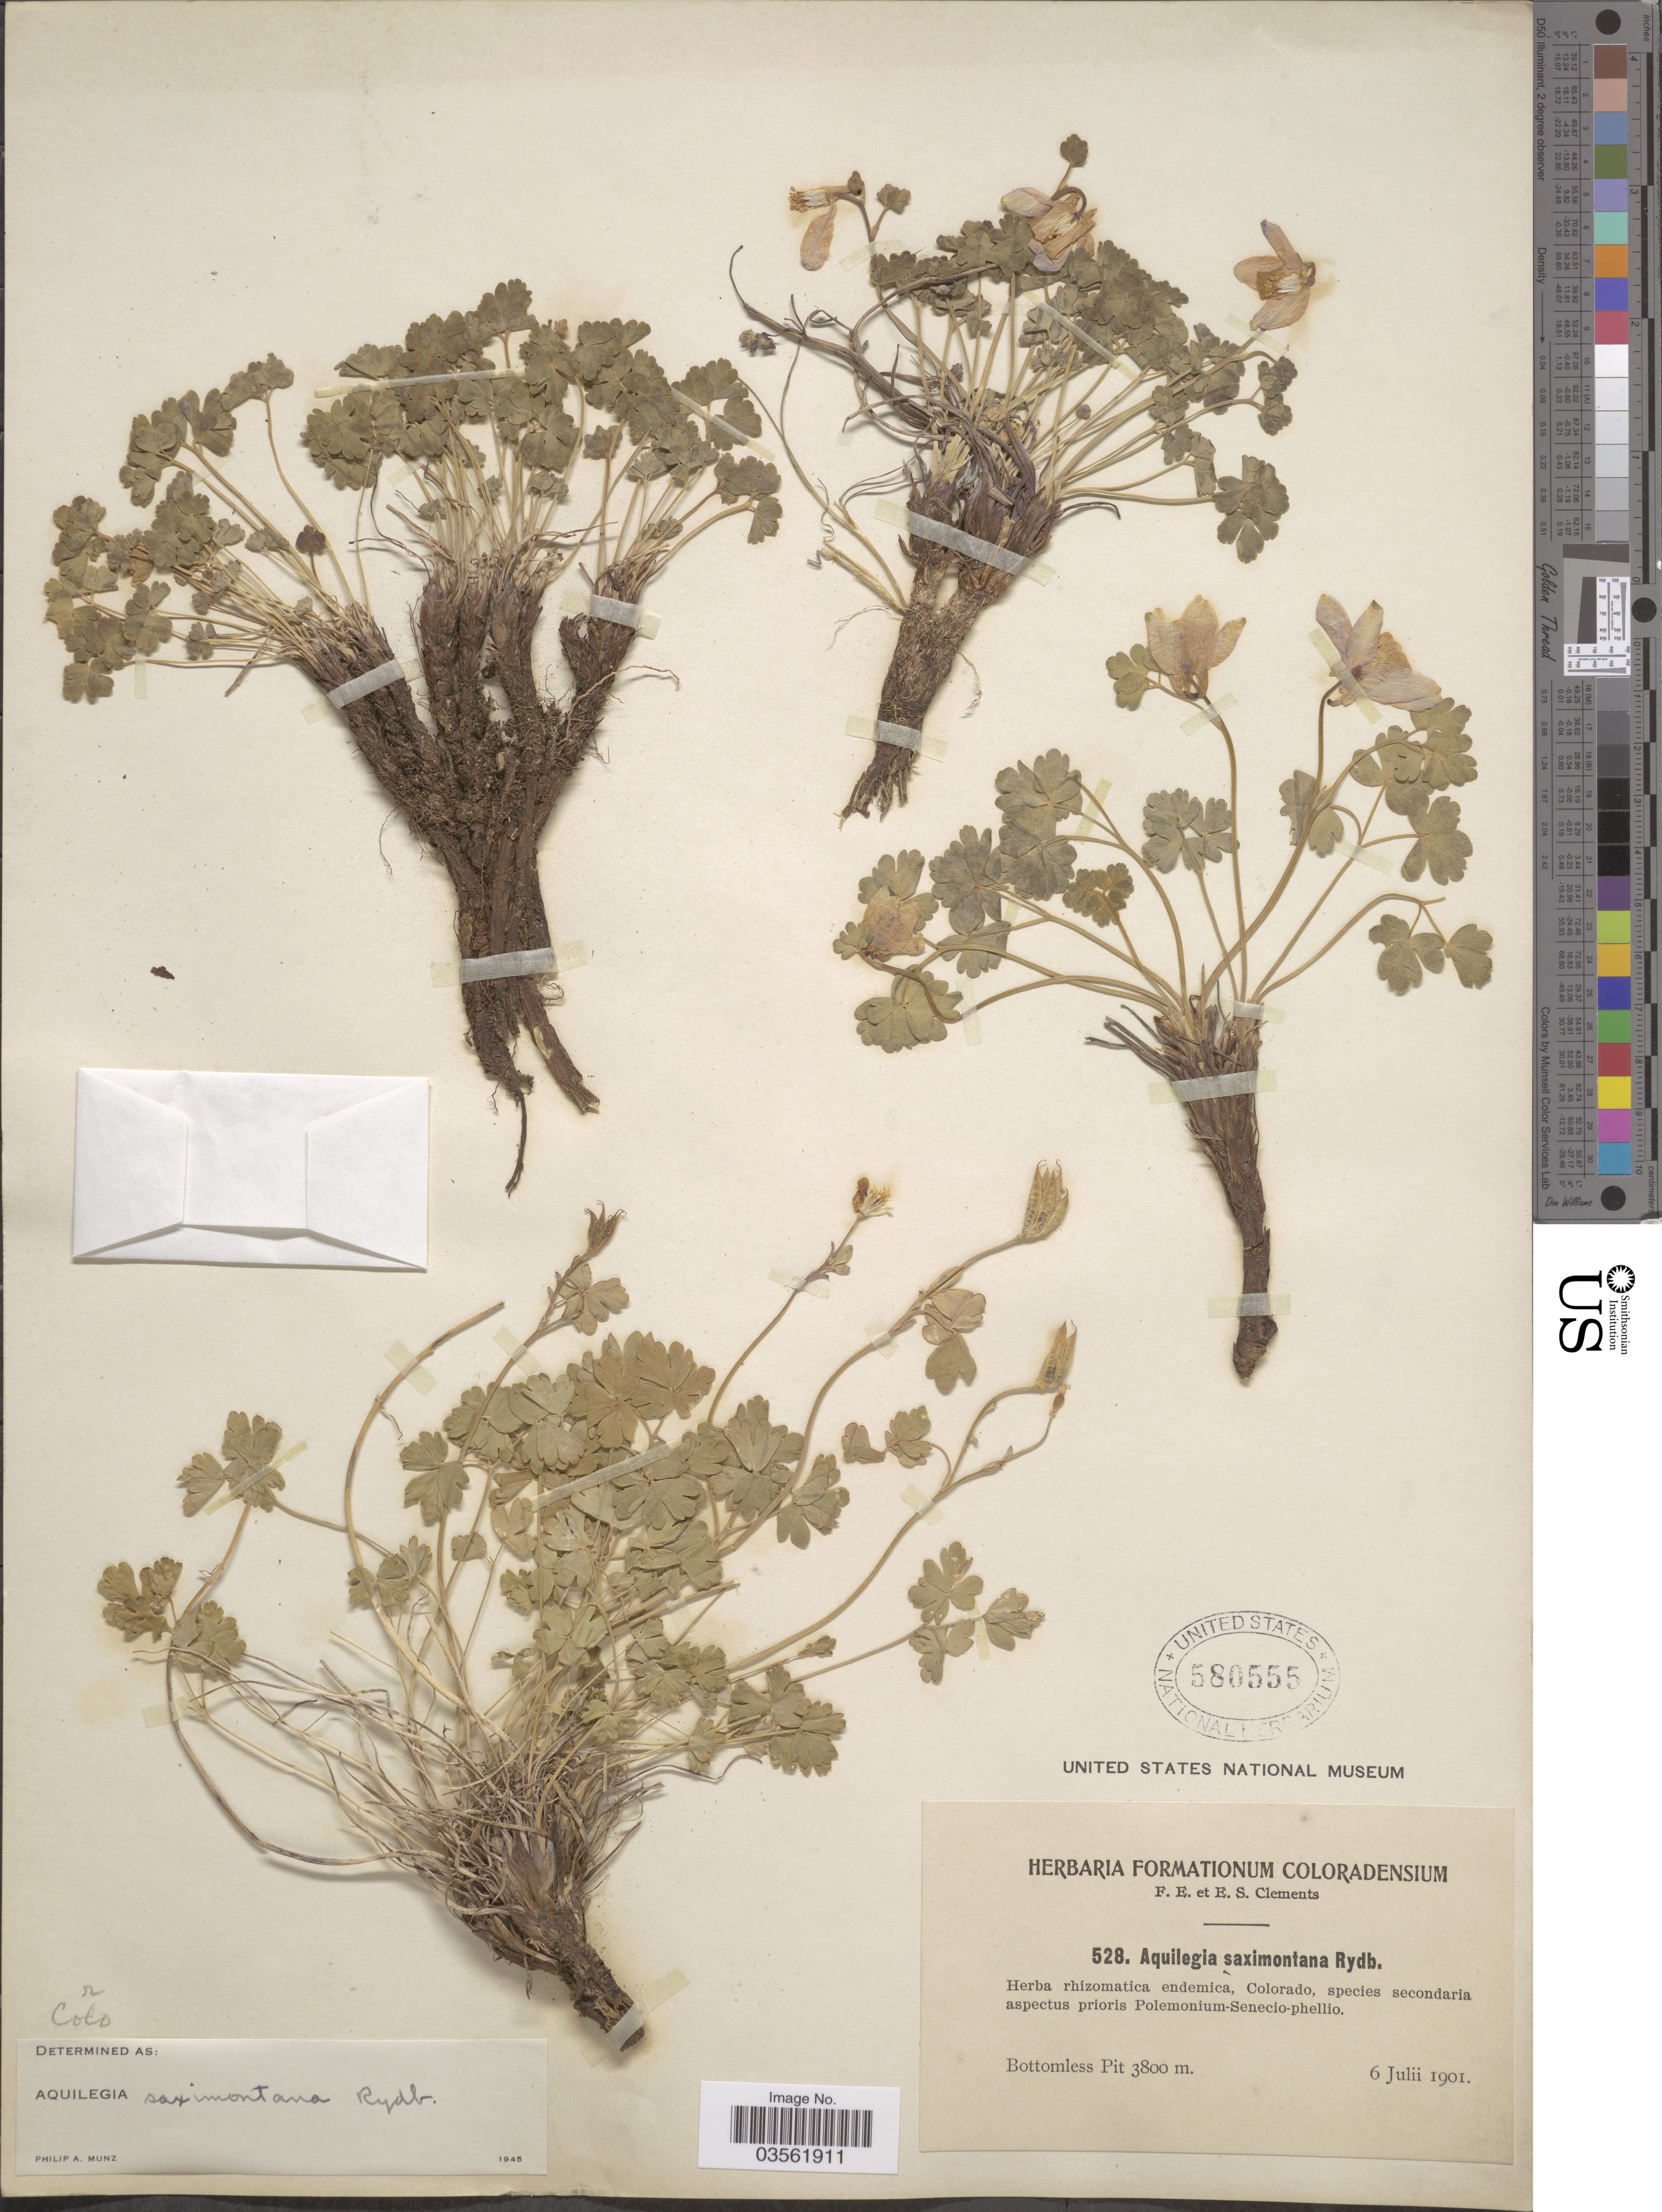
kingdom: Plantae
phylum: Tracheophyta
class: Magnoliopsida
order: Ranunculales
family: Ranunculaceae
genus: Aquilegia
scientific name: Aquilegia saximontana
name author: Rydb.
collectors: F. E. Clements & E. S. Clements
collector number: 528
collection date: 1901-07-06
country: United States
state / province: Colorado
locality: Bottomless Pit.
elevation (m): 3800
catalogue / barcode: US 580555